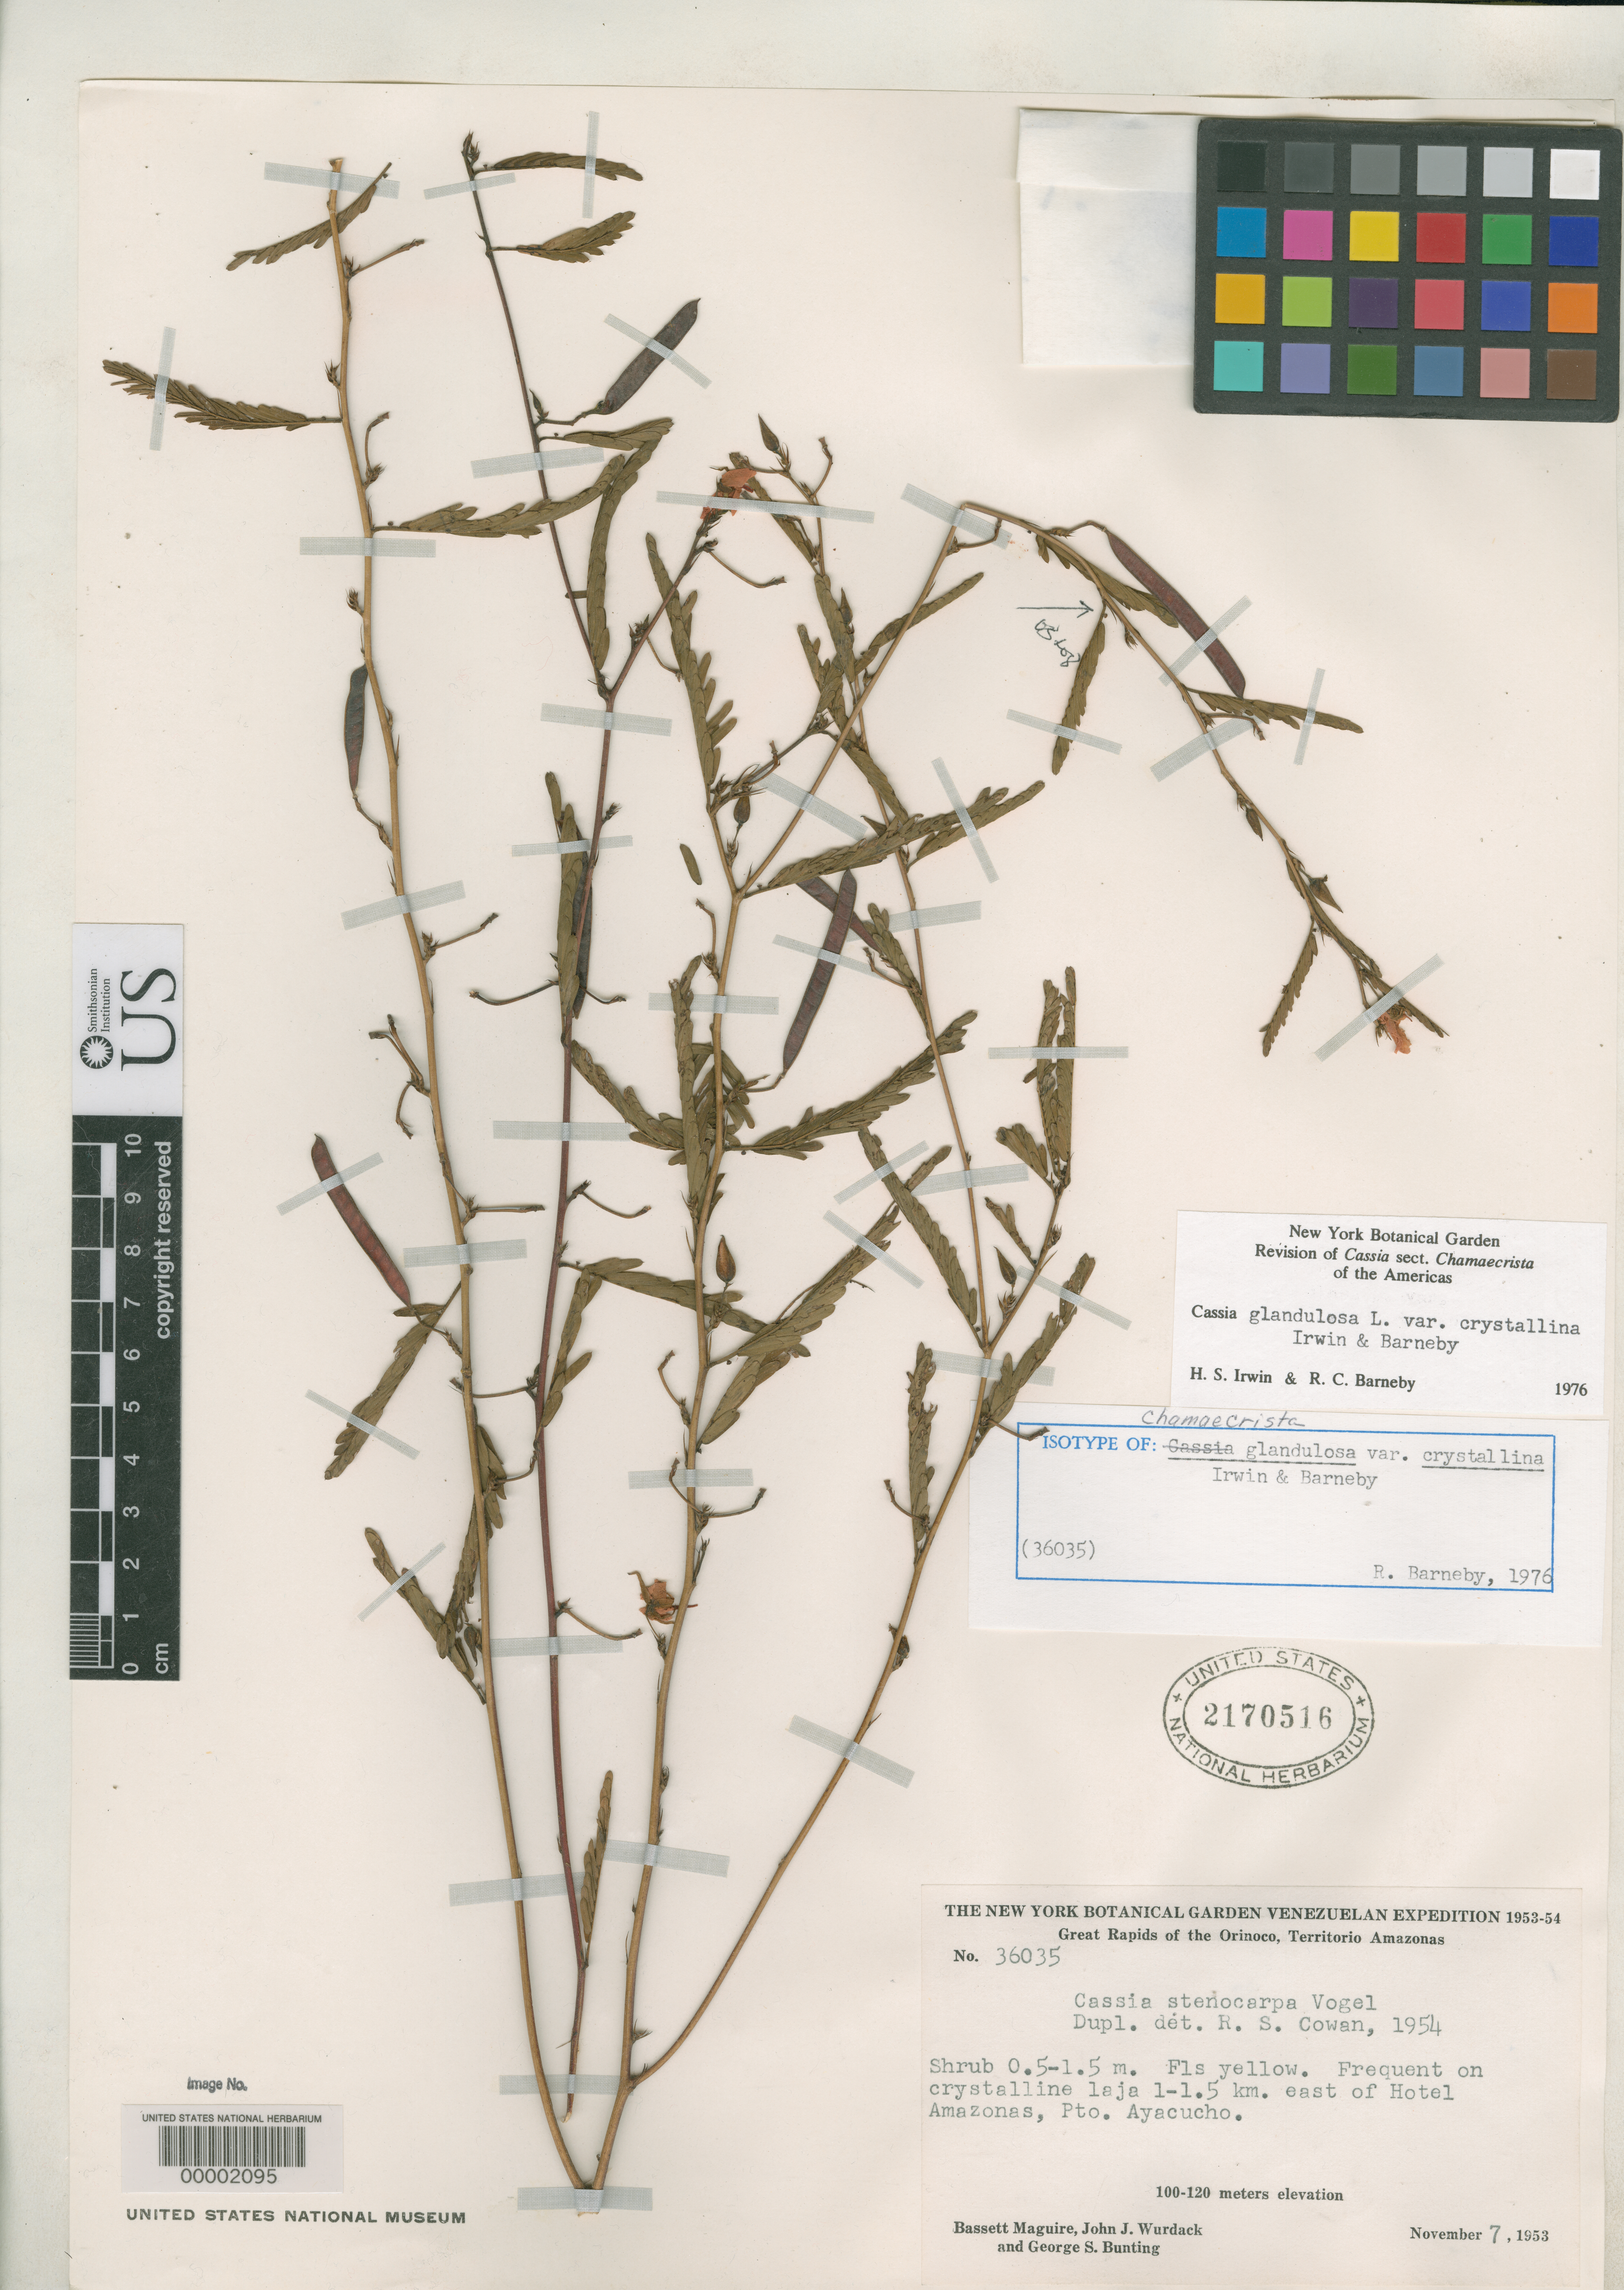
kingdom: Plantae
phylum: Tracheophyta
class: Magnoliopsida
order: Fabales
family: Fabaceae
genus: Chamaecrista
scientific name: Chamaecrista glandulosa var. crystallina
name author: H.S. Irwin & Barneby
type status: Isotype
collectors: B. Maguire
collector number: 36035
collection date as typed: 07 Nov 1953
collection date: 1953-11-07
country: Venezuela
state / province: Amazonas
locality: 1-1.5 km E of hotel Amazonas, Puerto Ayacucho.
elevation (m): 100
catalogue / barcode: US 2170516